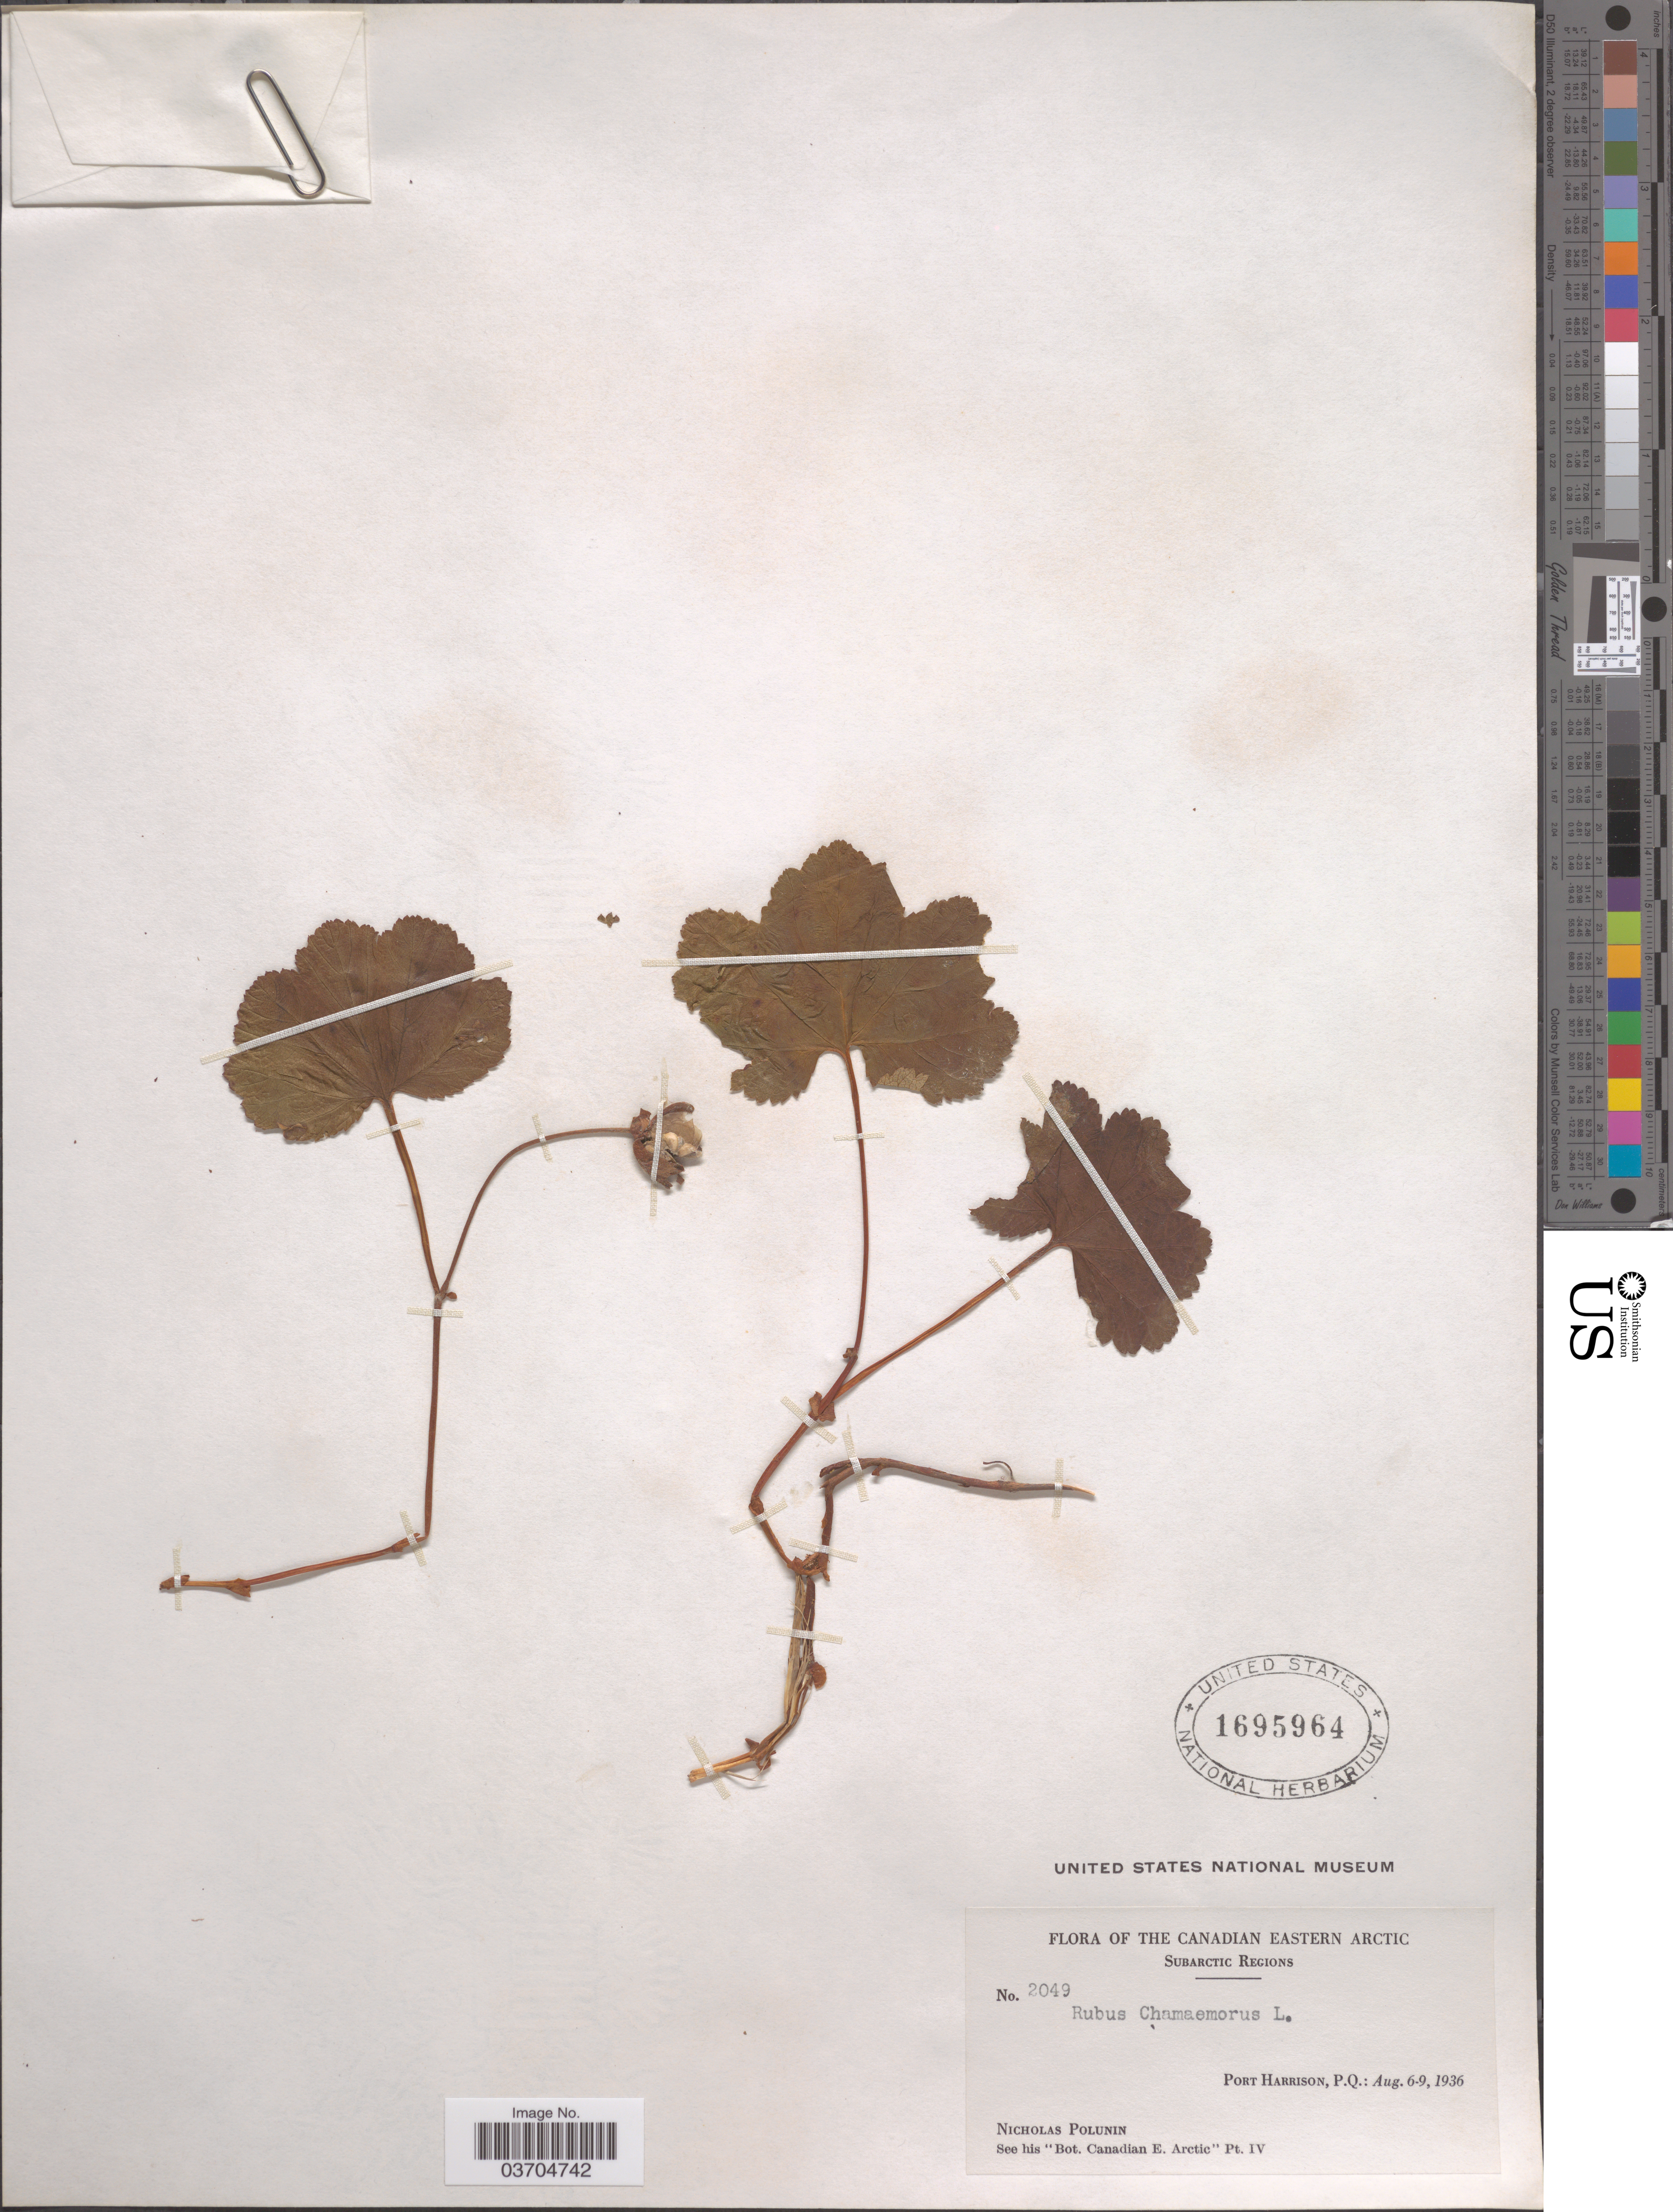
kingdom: Plantae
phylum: Tracheophyta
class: Magnoliopsida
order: Rosales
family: Rosaceae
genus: Rubus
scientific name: Rubus chamaemorus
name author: L.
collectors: N. V. Polunin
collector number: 2049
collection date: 1936-08-06/1936-08-09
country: Canada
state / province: Quebec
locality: The Canadian Eastern Arctic. Subarctic Regions. Port Harrison, P.Q.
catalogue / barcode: US 1695964